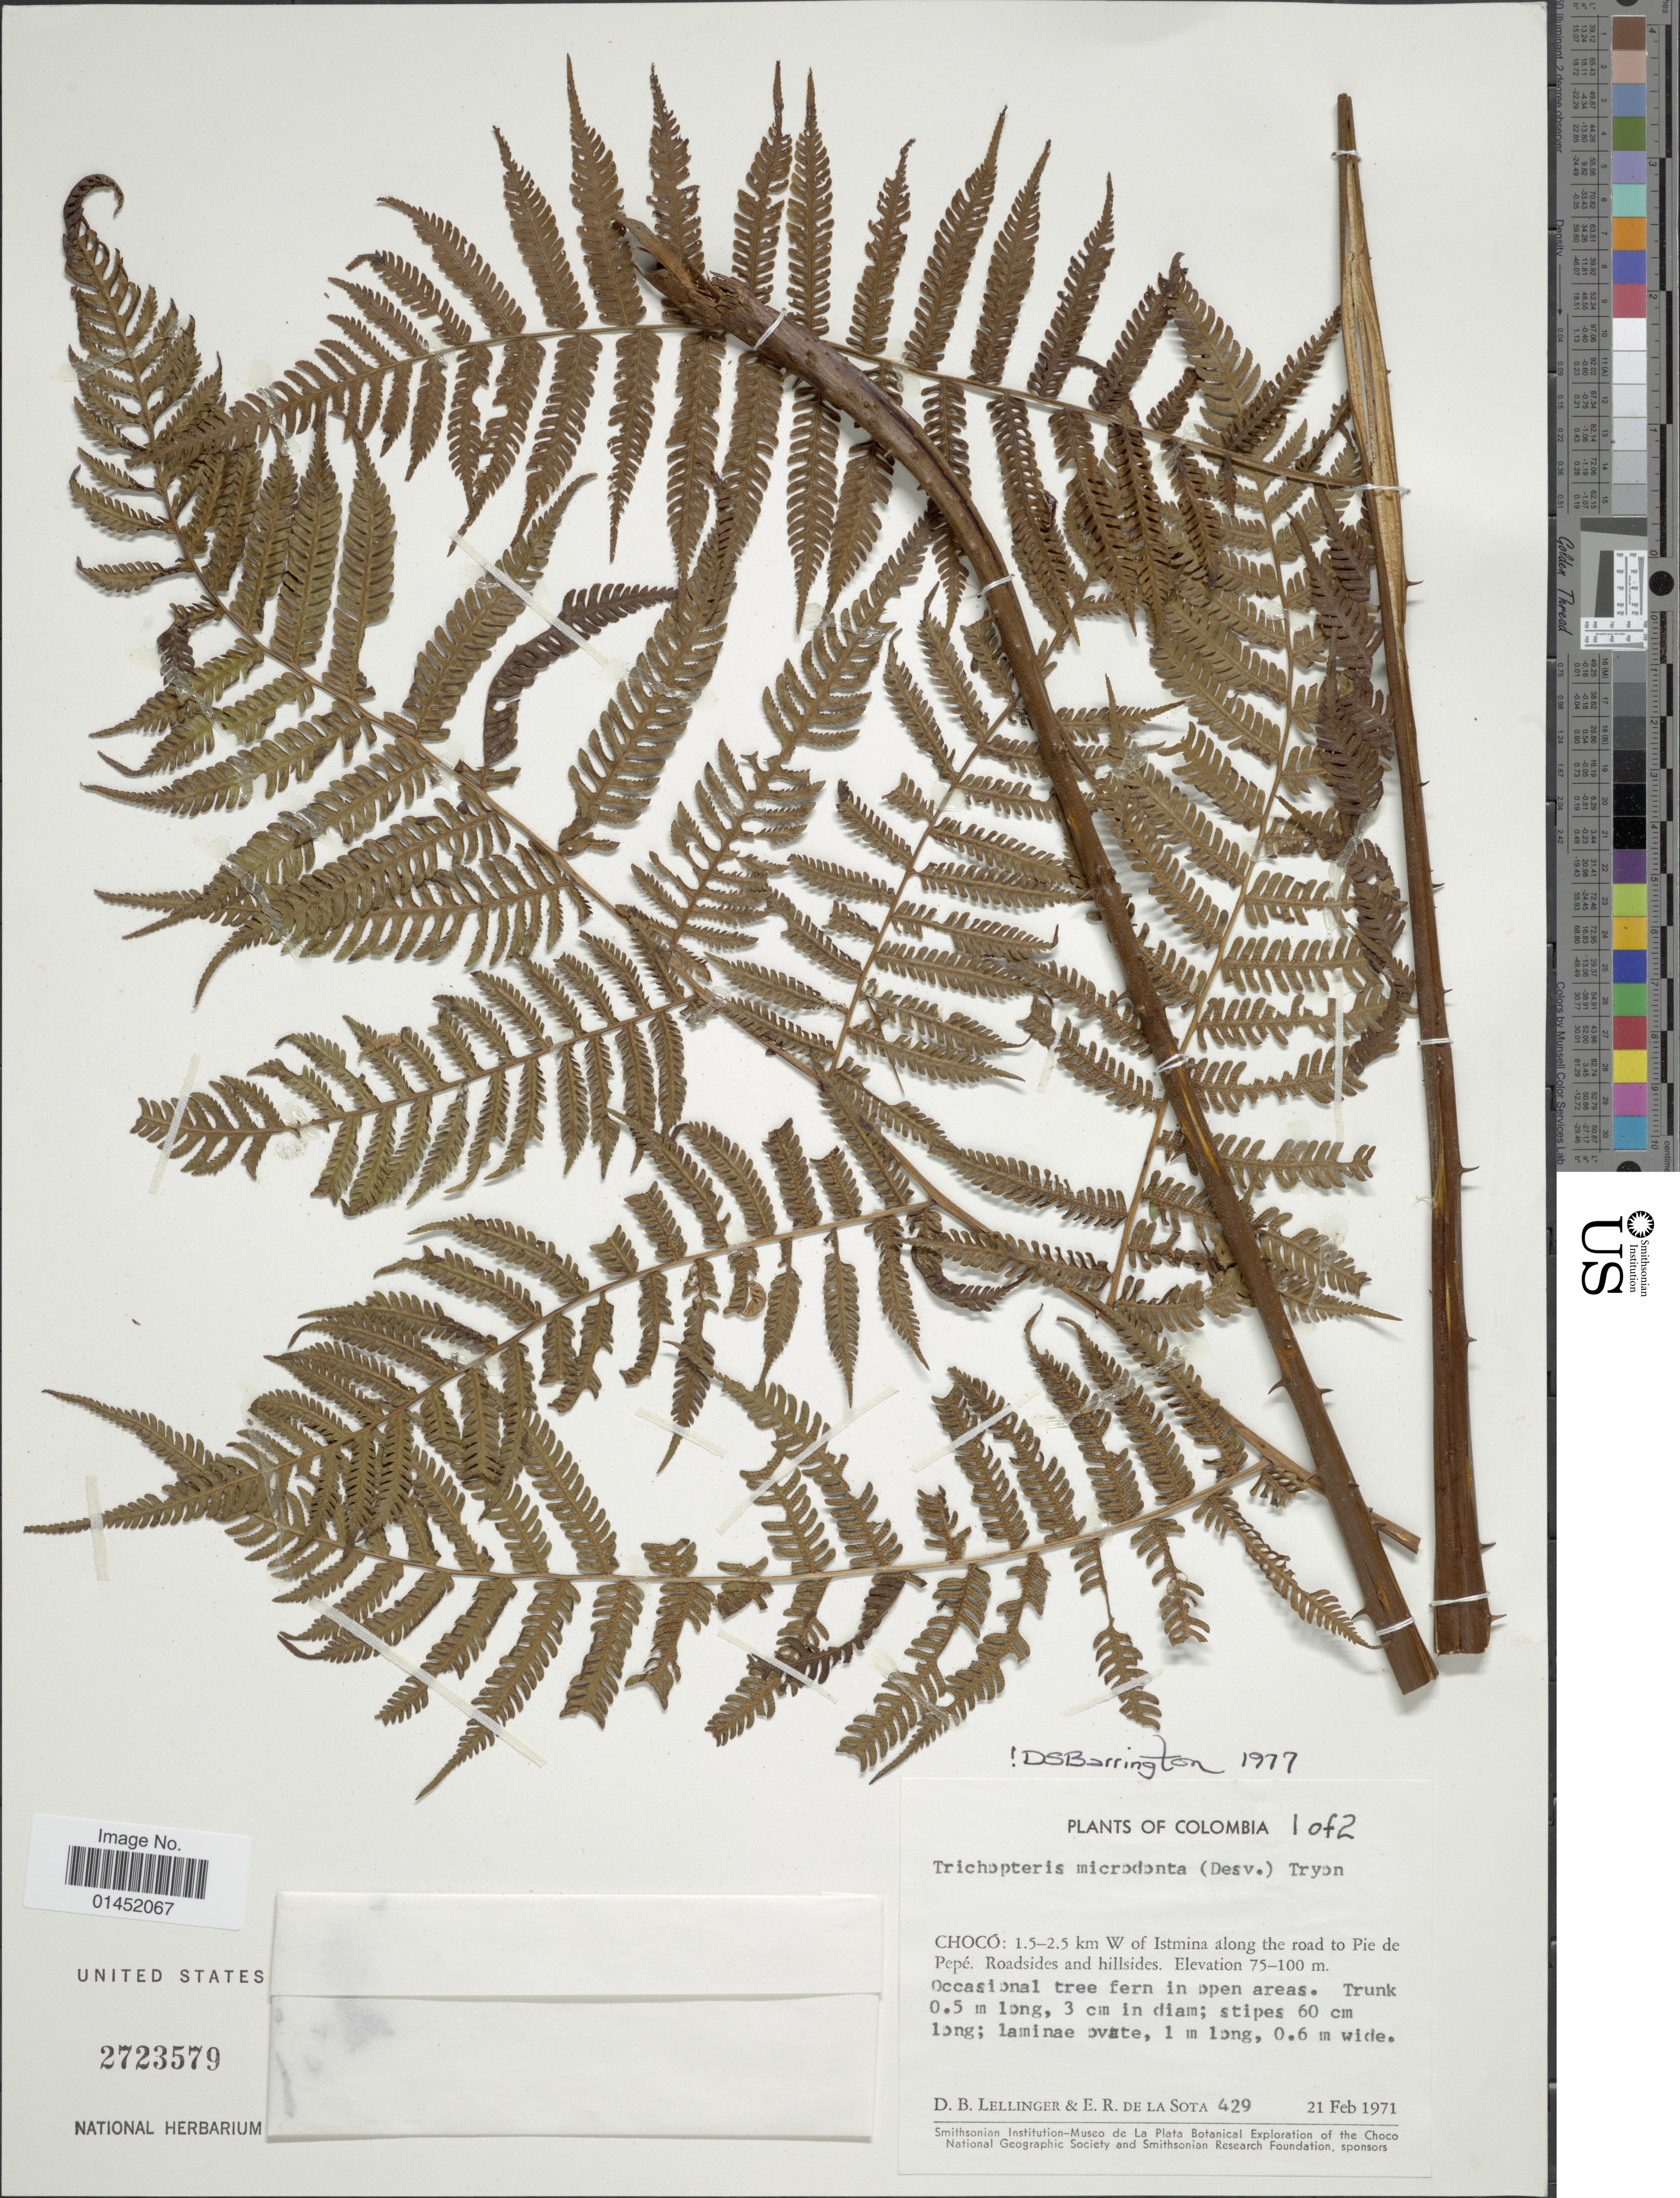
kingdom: Plantae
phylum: Tracheophyta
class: Polypodiopsida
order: Cyatheales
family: Cyatheaceae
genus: Cyathea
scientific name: Cyathea microdonta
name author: (Desv.) Domin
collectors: D. B. Lellinger & E. R. de la Sota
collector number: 429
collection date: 1971-02-21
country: Colombia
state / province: Chocó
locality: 1.5-2.5 km W of Istmina along the road to Pie de Pepé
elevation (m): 75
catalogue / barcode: US 2723579